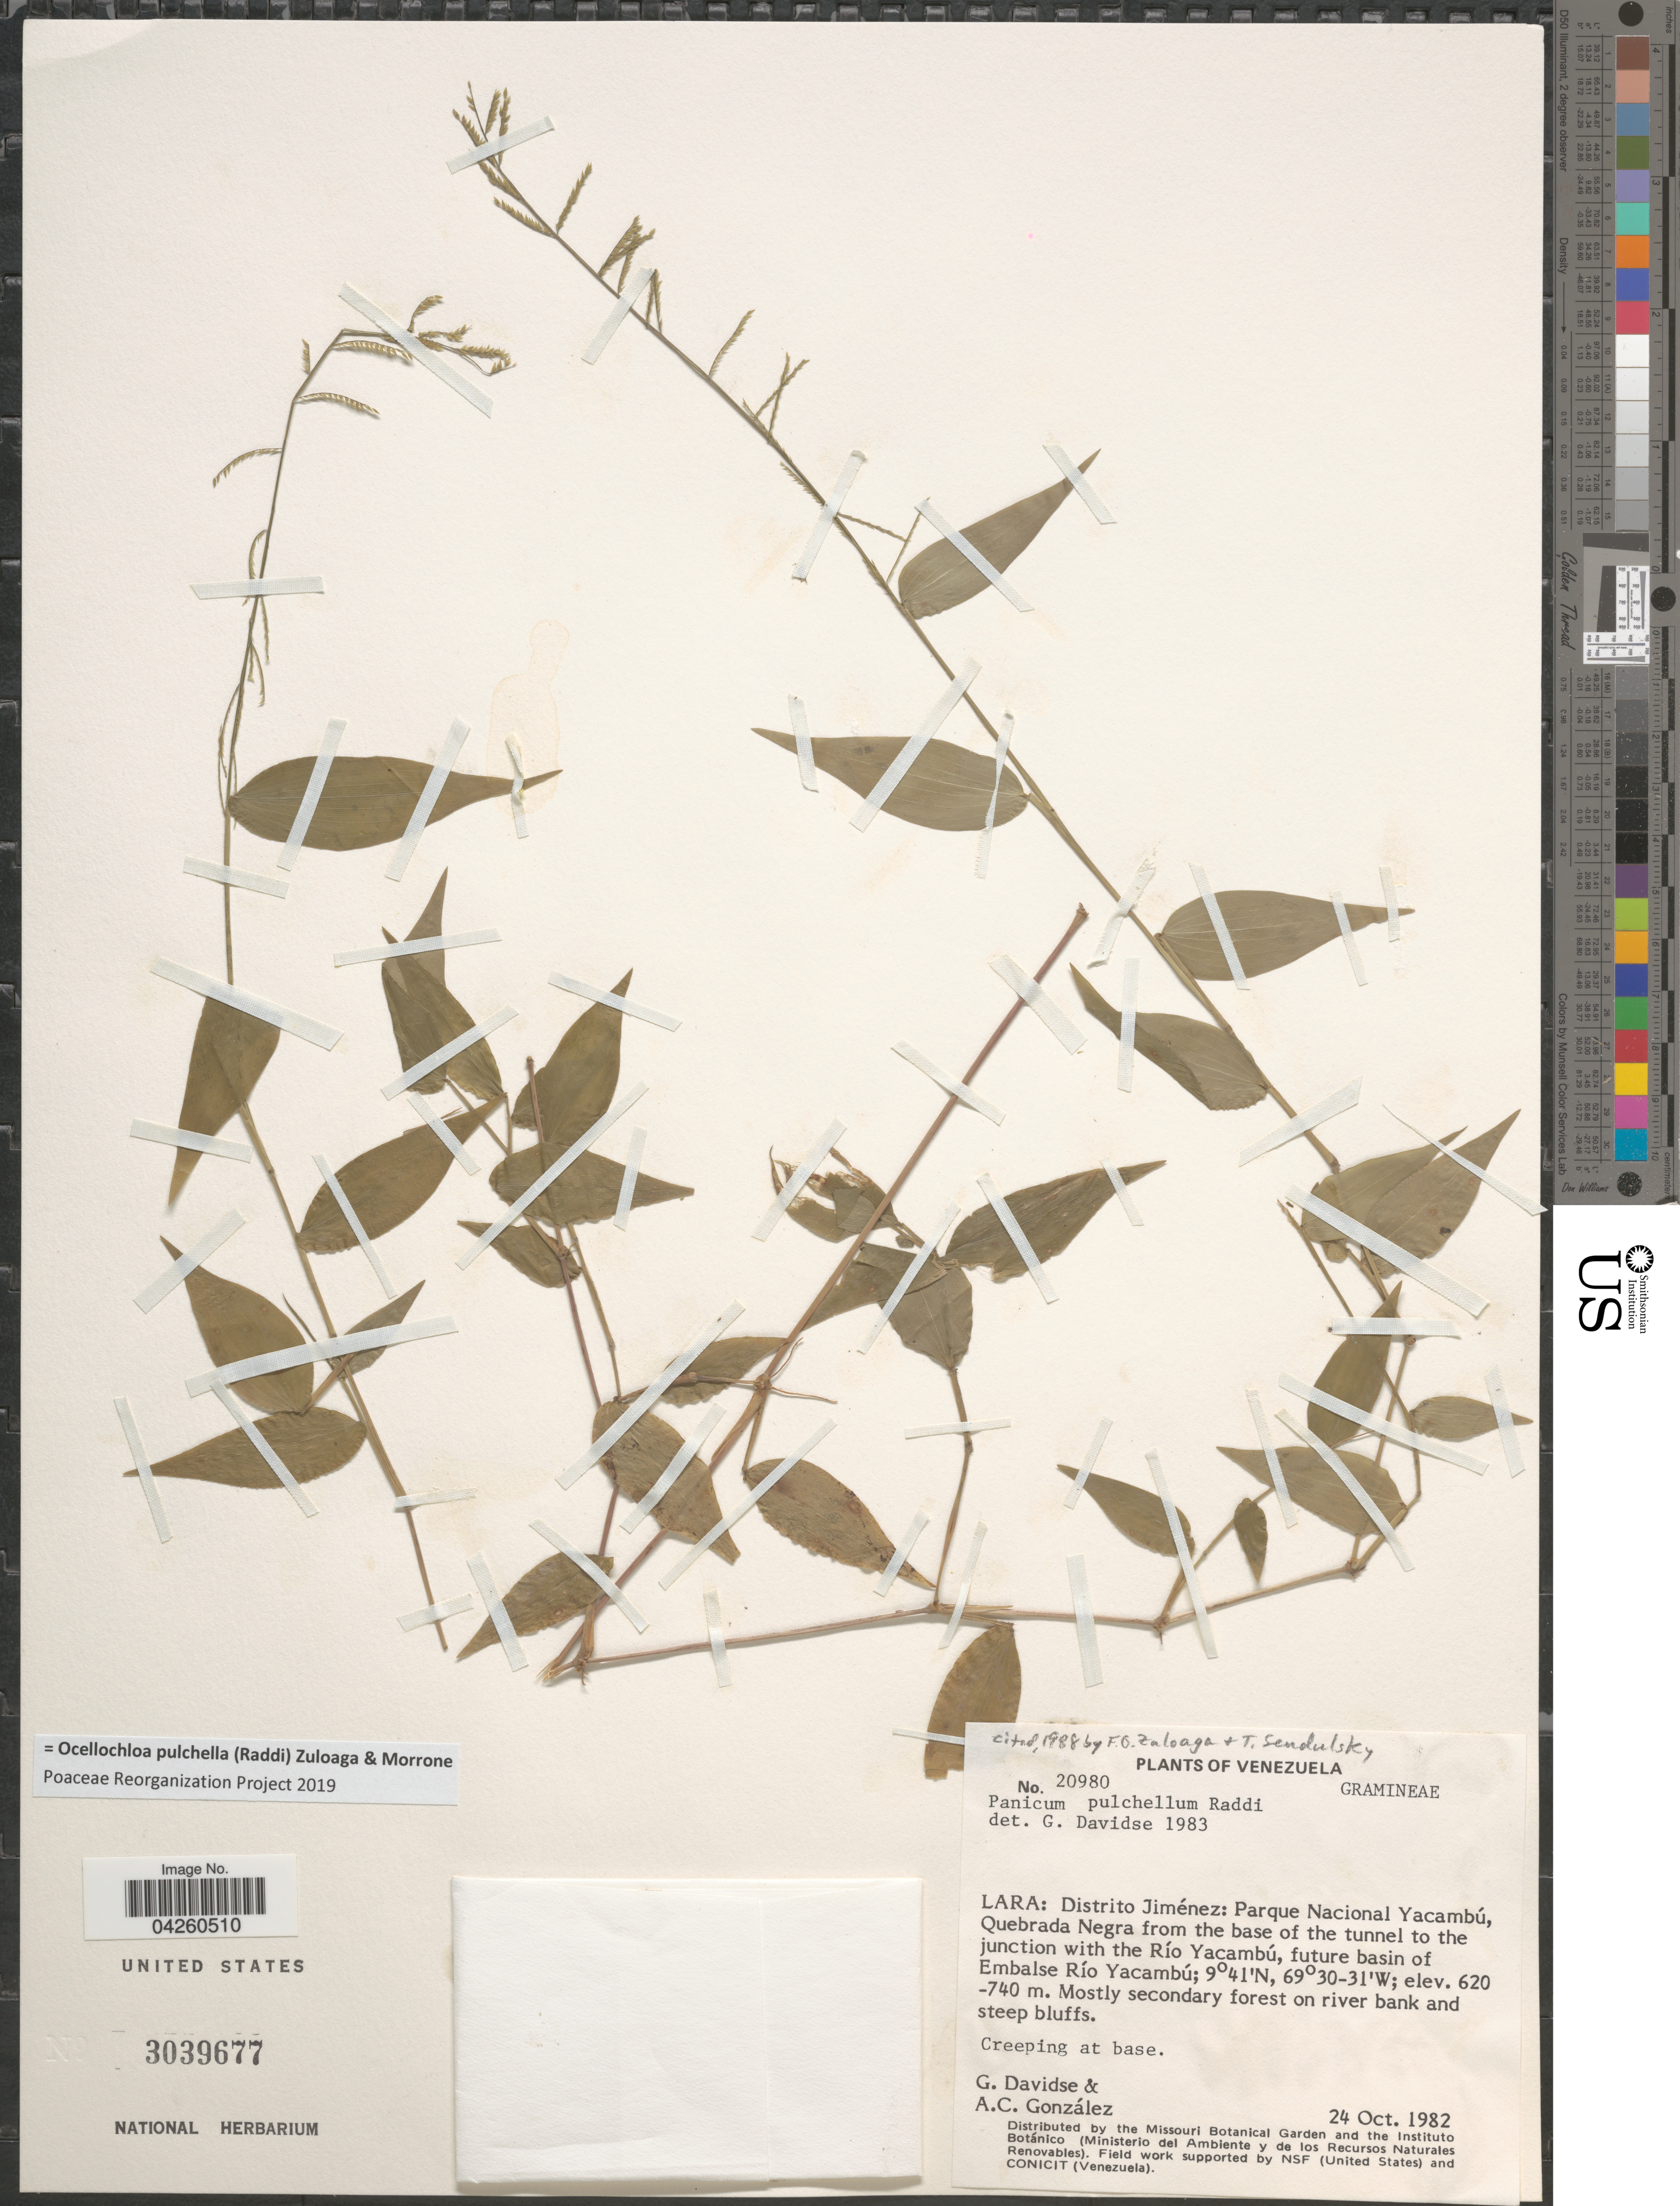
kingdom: Plantae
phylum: Tracheophyta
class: Liliopsida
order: Poales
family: Poaceae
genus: Ocellochloa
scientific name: Ocellochloa pulchella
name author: (Raddi) Zuloaga & Morrone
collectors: G. Davidse & A. C. González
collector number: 20980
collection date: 1982-10-24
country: Venezuela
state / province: Lara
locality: Lara: Distrito Jiménex: Parque Nacional Yacambú, Quebrada Negra from the base of the tunnel to the junction with the Río Yacumbú, future basin of Embalse Río Yacumbú. Mostly secondary forest on river bank and steep bluffs.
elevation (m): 620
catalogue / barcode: US 3039677